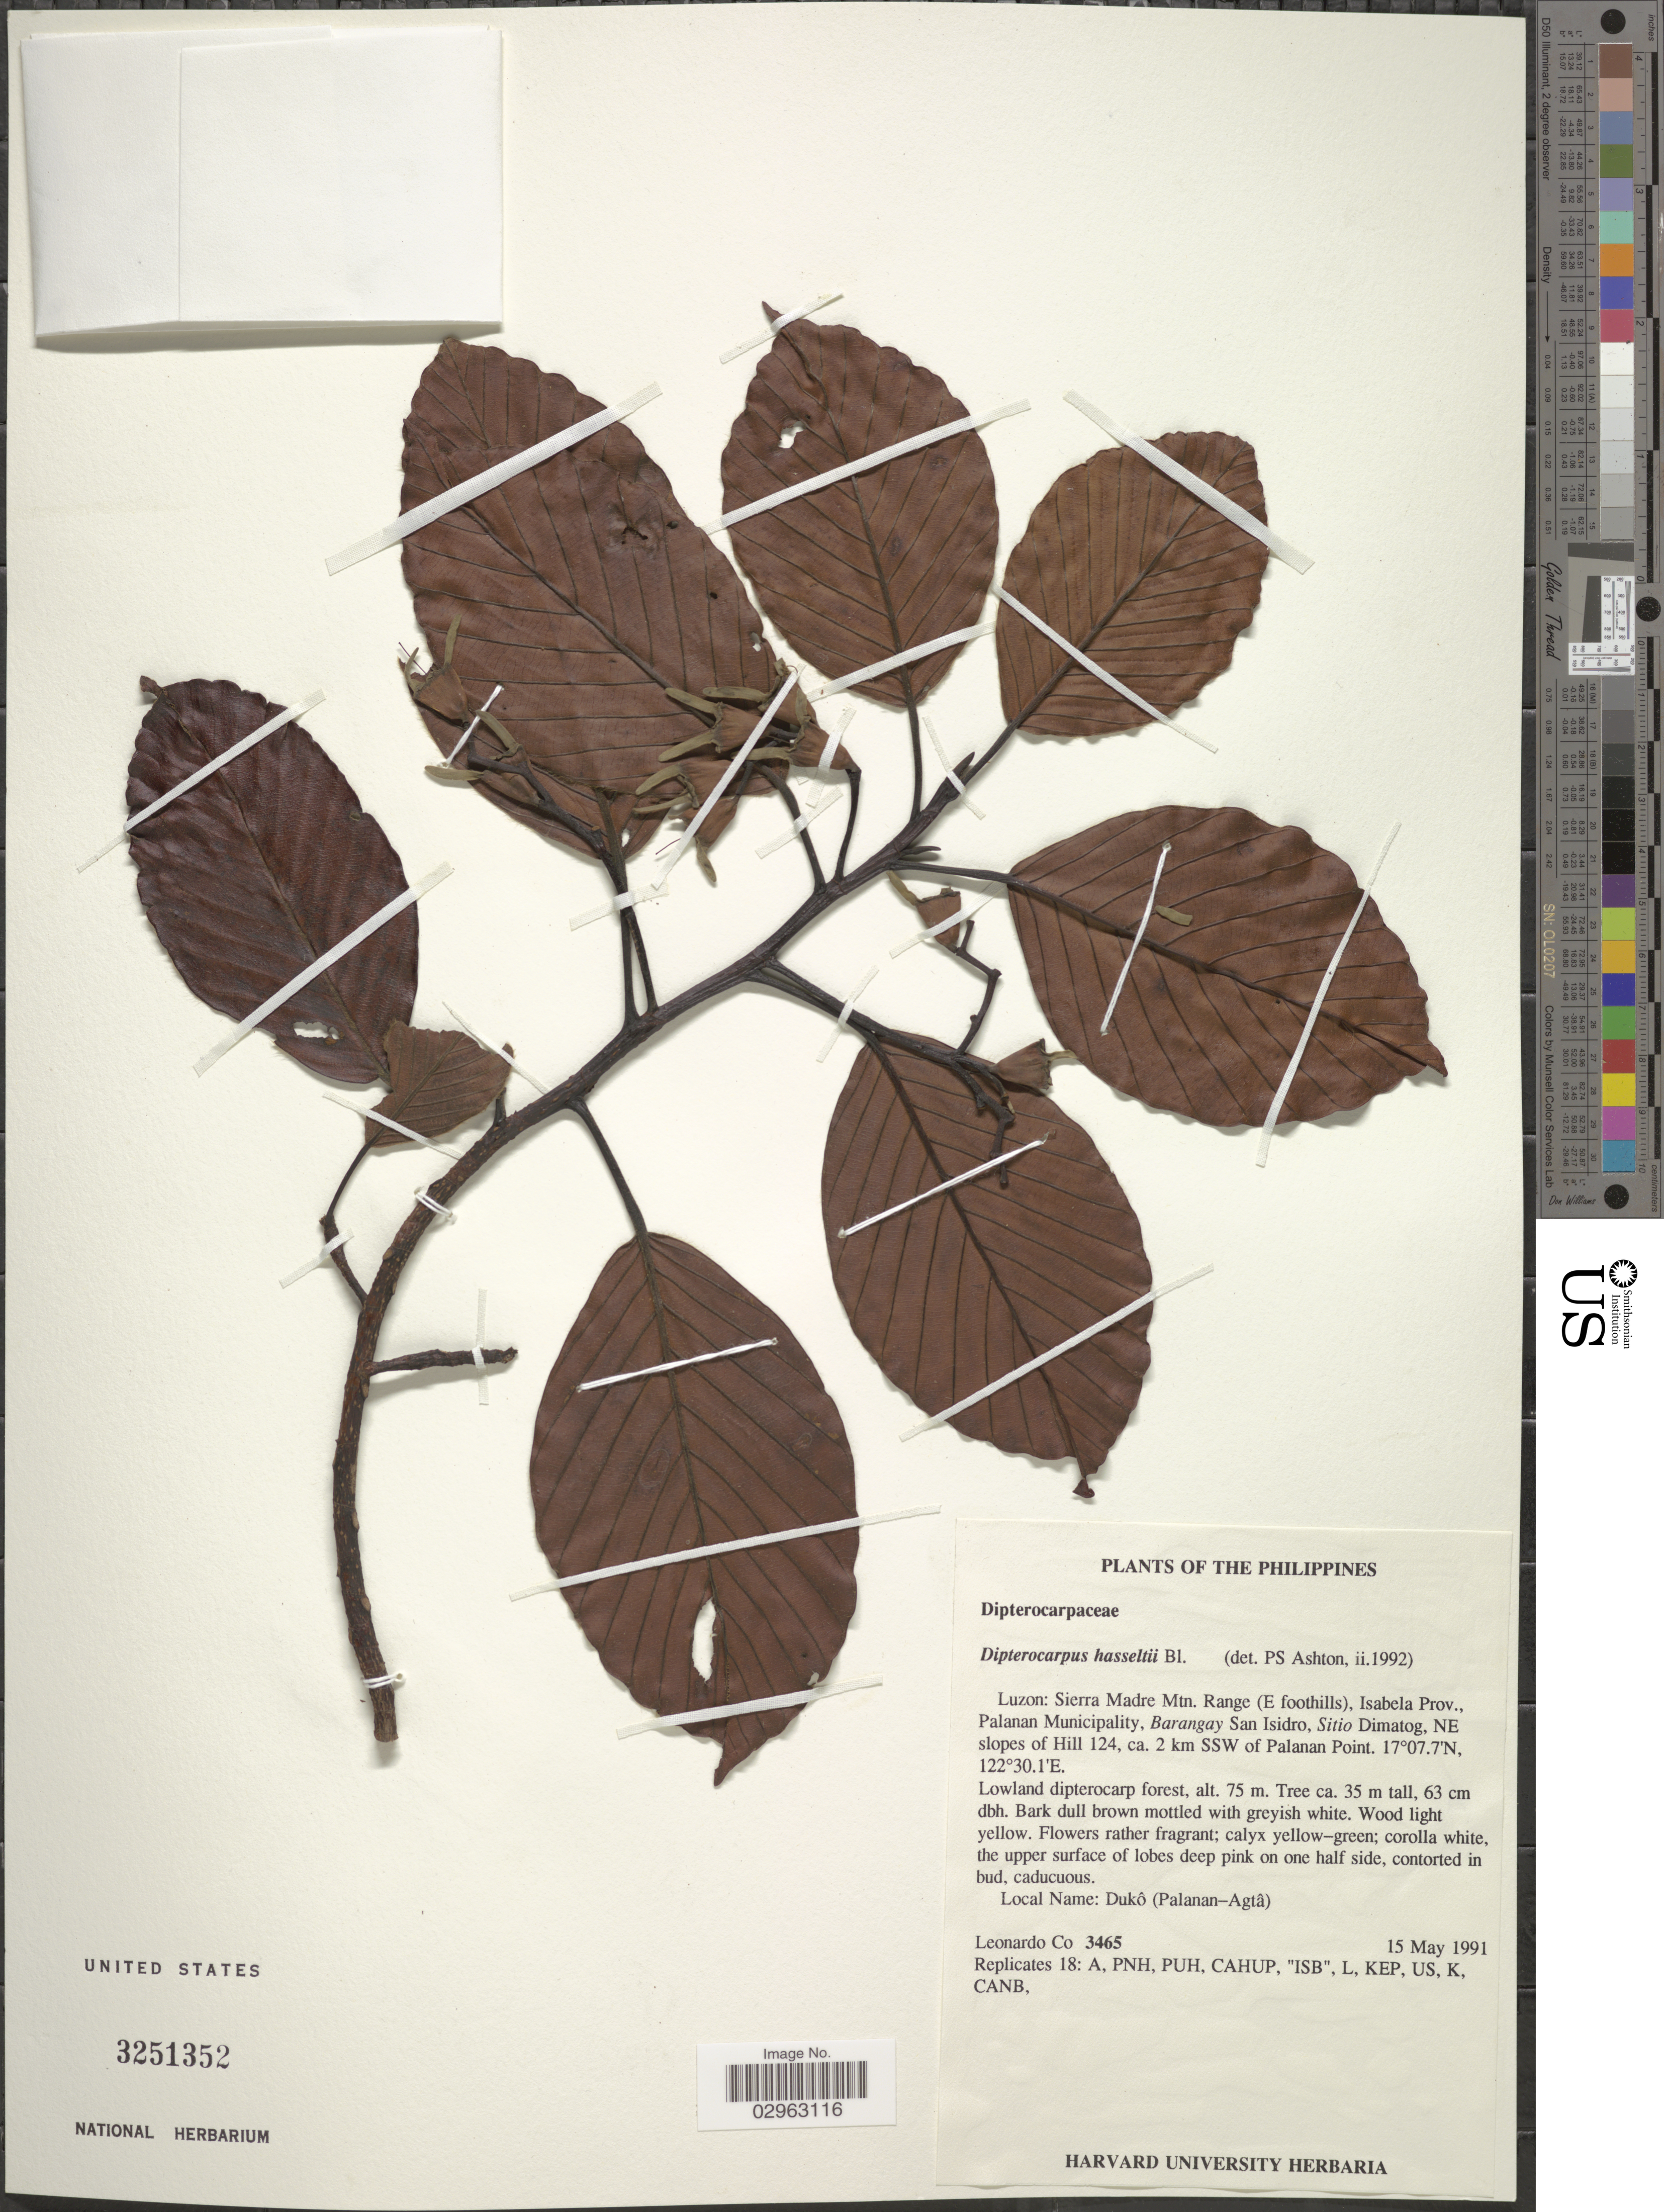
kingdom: Plantae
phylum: Tracheophyta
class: Magnoliopsida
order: Malvales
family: Dipterocarpaceae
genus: Dipterocarpus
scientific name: Dipterocarpus hasseltii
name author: Blume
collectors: L. Co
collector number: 3465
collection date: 1991-05-15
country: Philippines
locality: Luzon: Sierra Madre Mtn. Range (E foothills), Isabela Prov., Palanan Municipality, Barangay San Isidro, Sitio Dimatog, NE slopes of Hill 124, ca. 2 km SSW of Palanan Point.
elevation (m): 75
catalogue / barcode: US 3251352